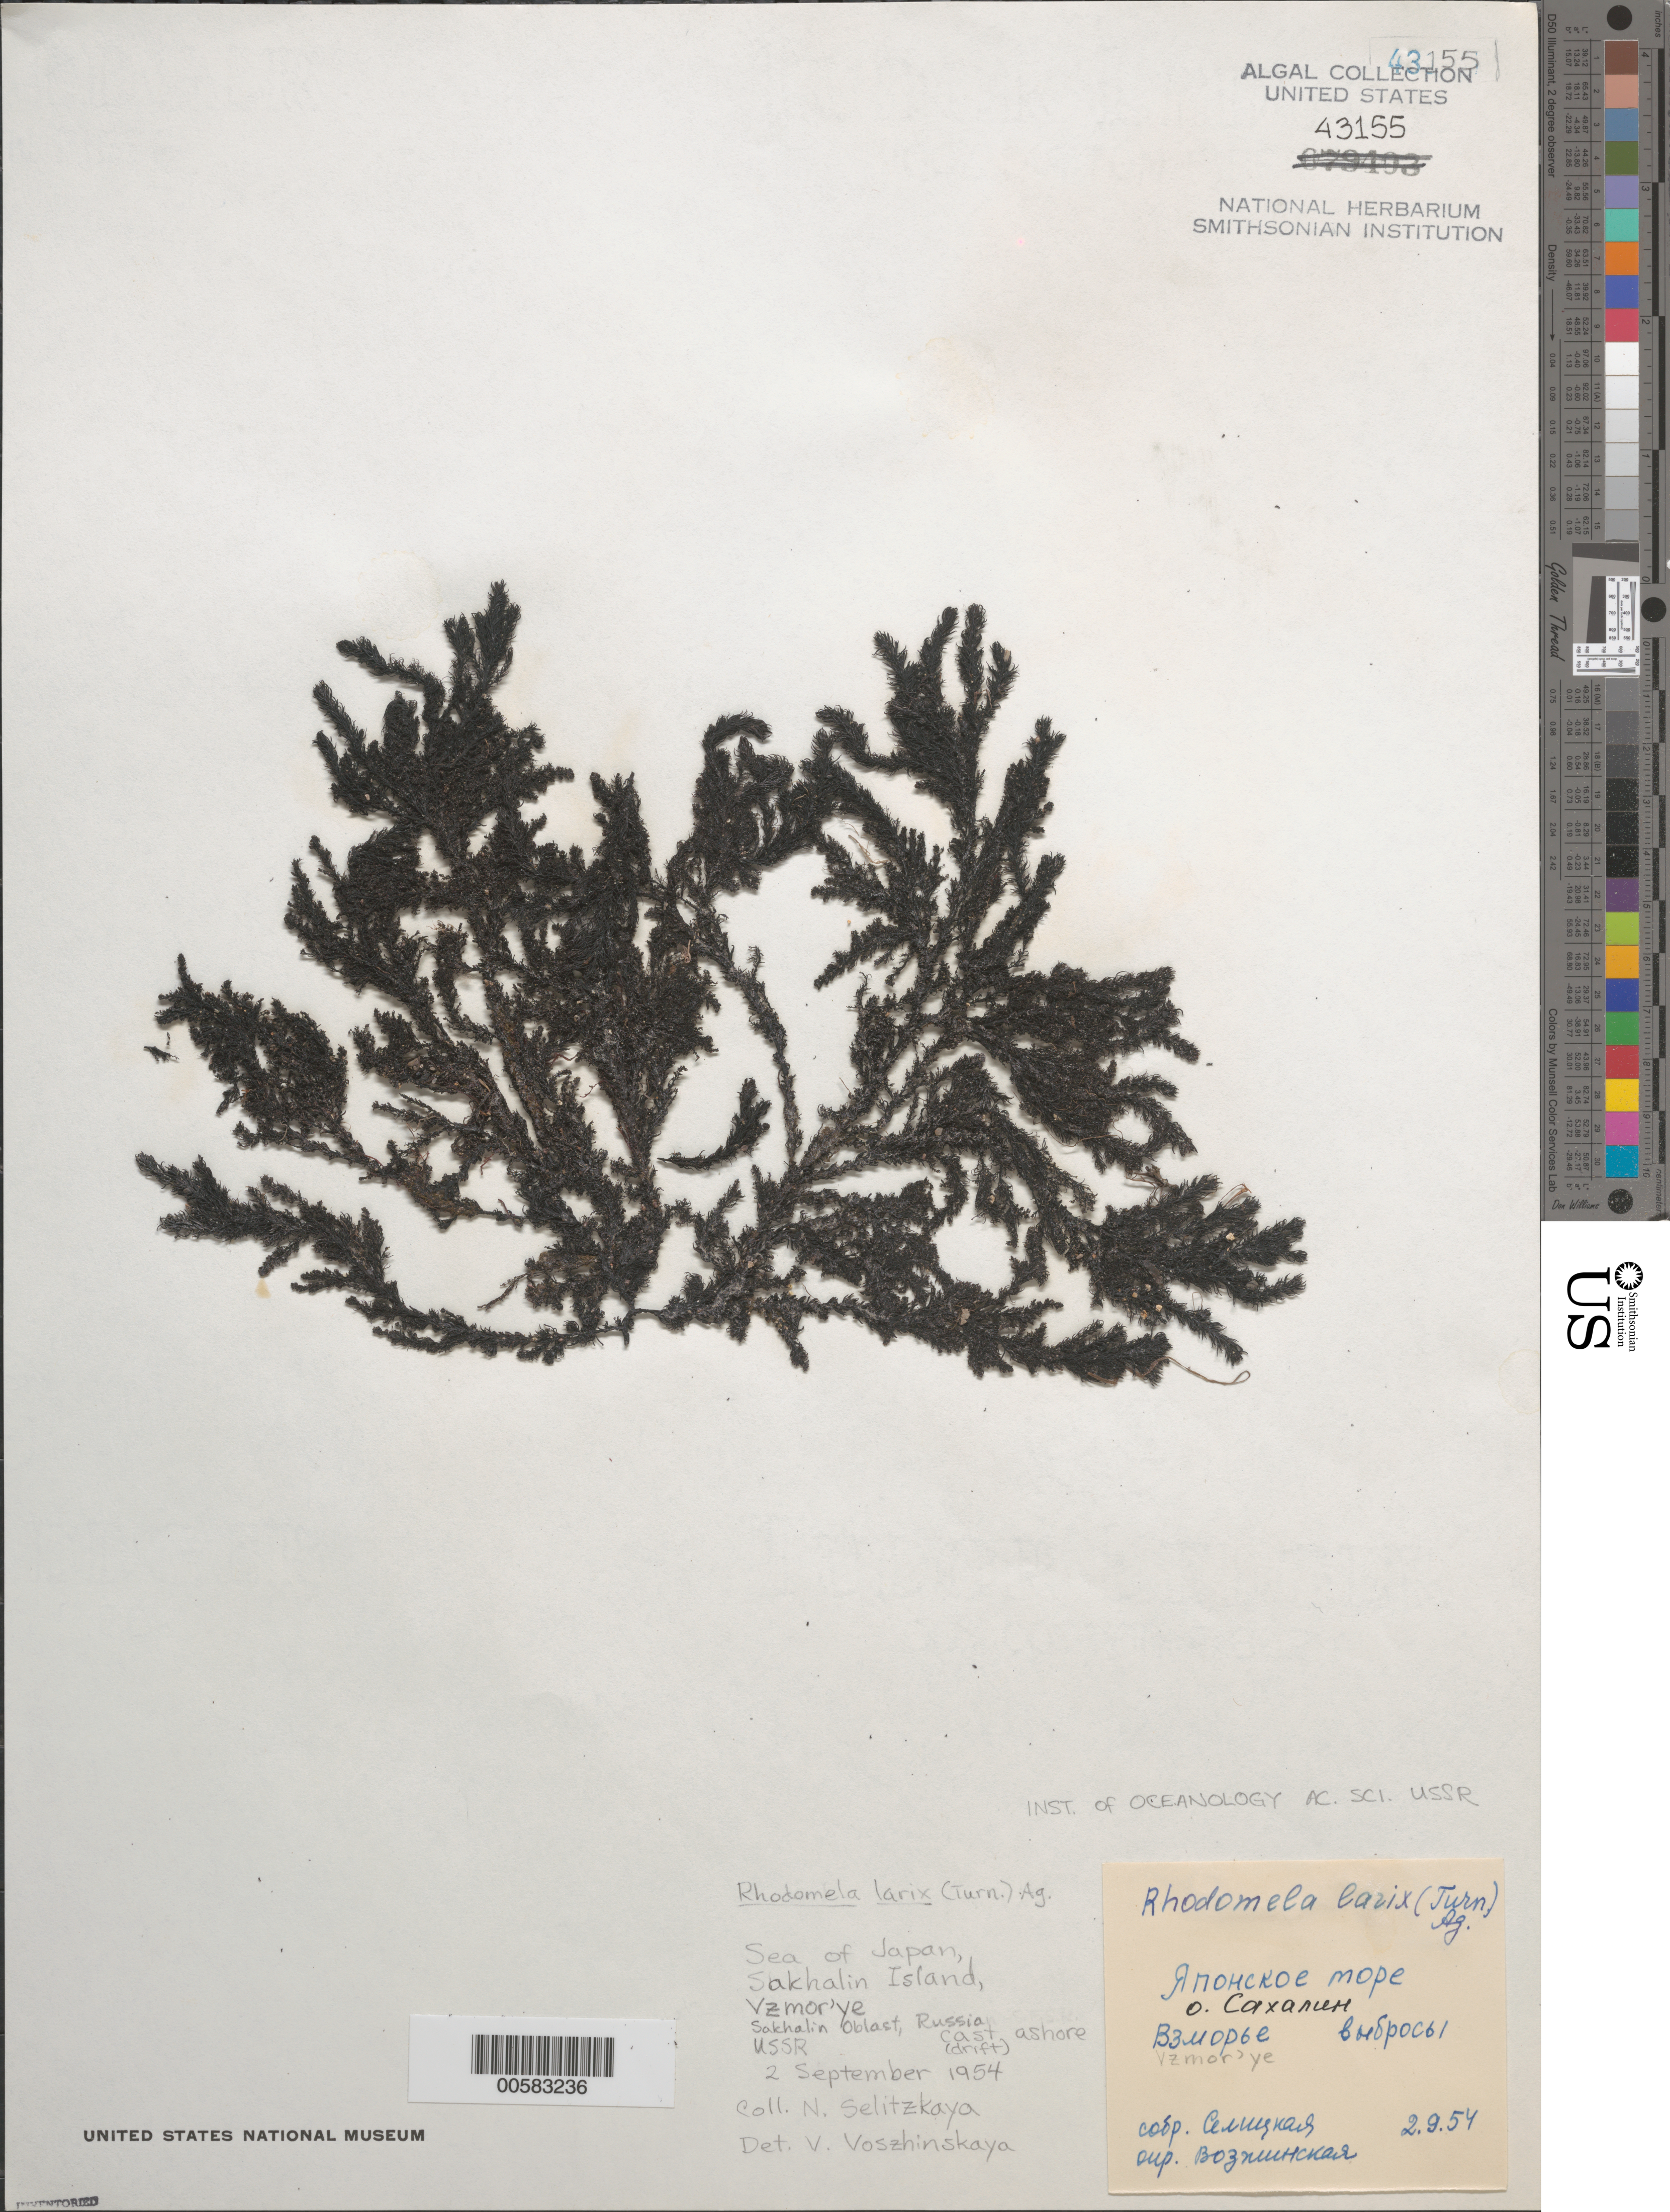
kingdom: Plantae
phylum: Rhodophyta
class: Florideophyceae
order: Ceramiales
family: Rhodomelaceae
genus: Neorhodomela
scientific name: Neorhodomela larix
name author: (Turner) Masuda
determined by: Algae name updating Project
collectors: N. Selitzkaya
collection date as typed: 02 Sep 1954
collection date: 1954-09-02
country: Russian Federation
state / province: Sakhalin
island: Sakhalin Island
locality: Sea of Japan, Vzmor'ye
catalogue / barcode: US 43155